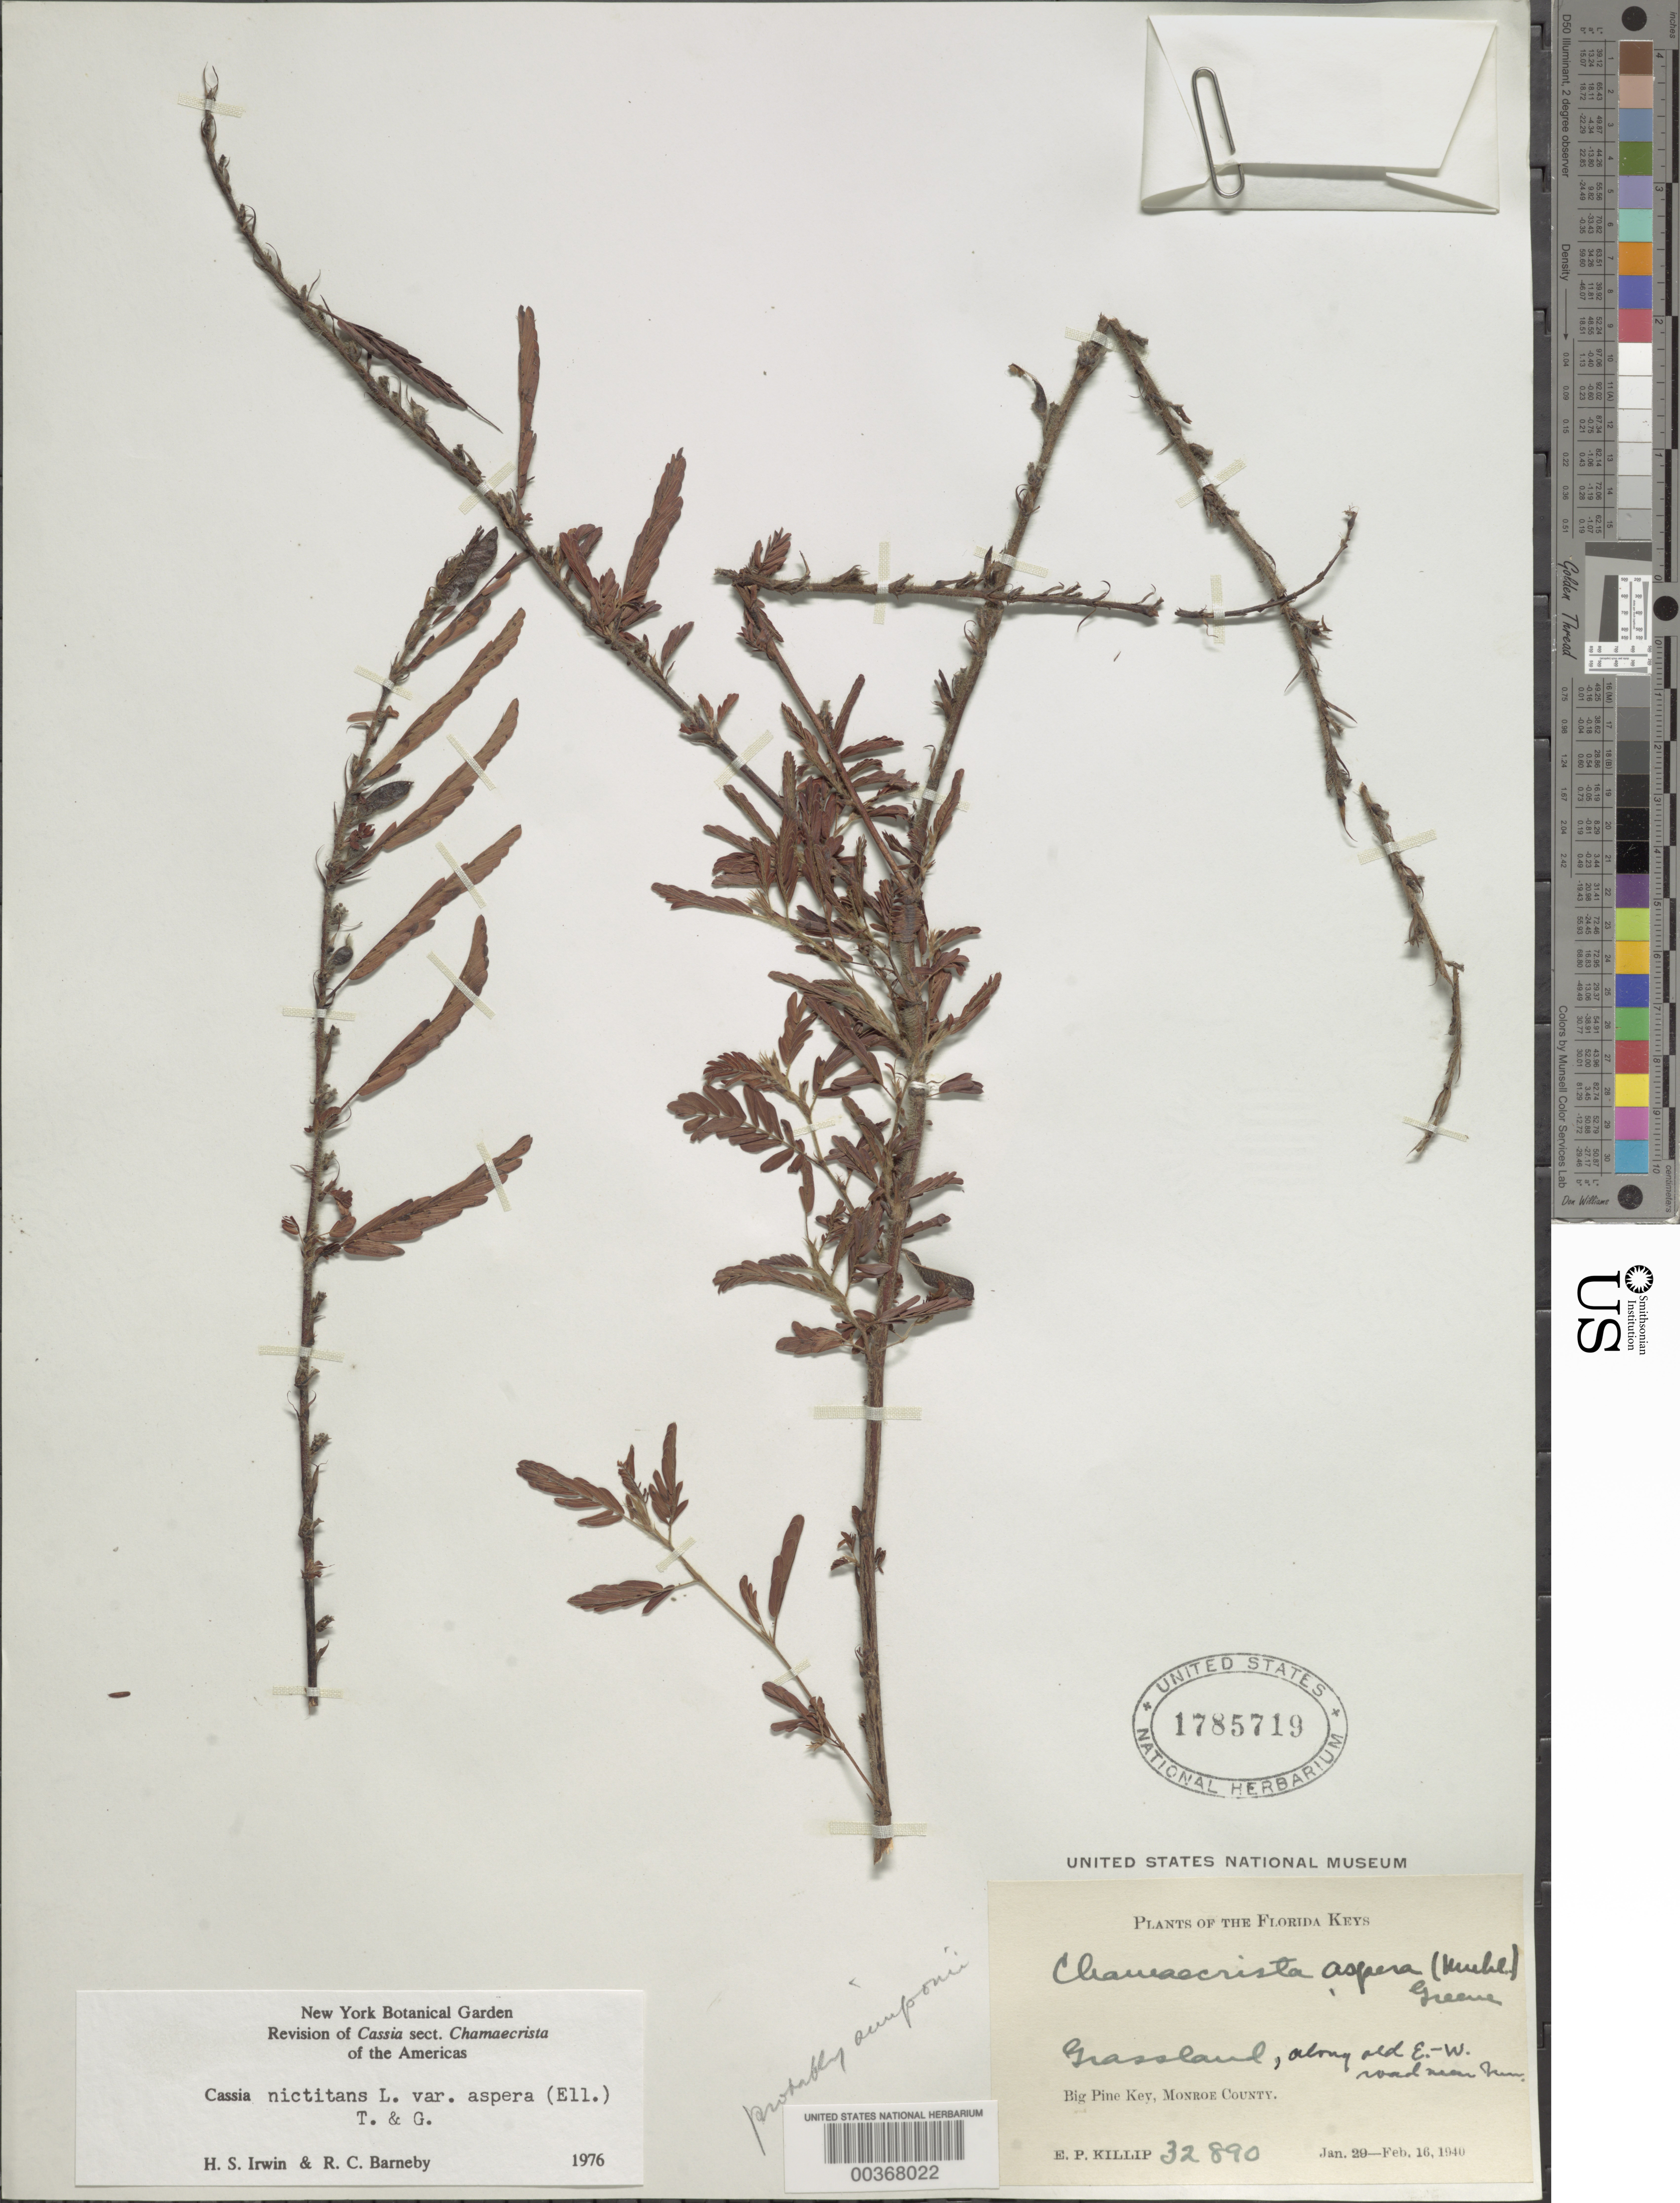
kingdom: Plantae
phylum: Tracheophyta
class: Magnoliopsida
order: Fabales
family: Fabaceae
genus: Chamaecrista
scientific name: Chamaecrista nictitans var. aspera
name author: (Muhl. ex Elliot) H.S. Irwin & Barneby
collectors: E. P. Killip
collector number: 32890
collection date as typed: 29 Jan 1940 to 16 Feb 1940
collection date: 1940-01-29/1940-02-16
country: United States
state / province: Florida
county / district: Monroe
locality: Big pine key, along old e-w road near inn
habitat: Grassland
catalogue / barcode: US 1785719